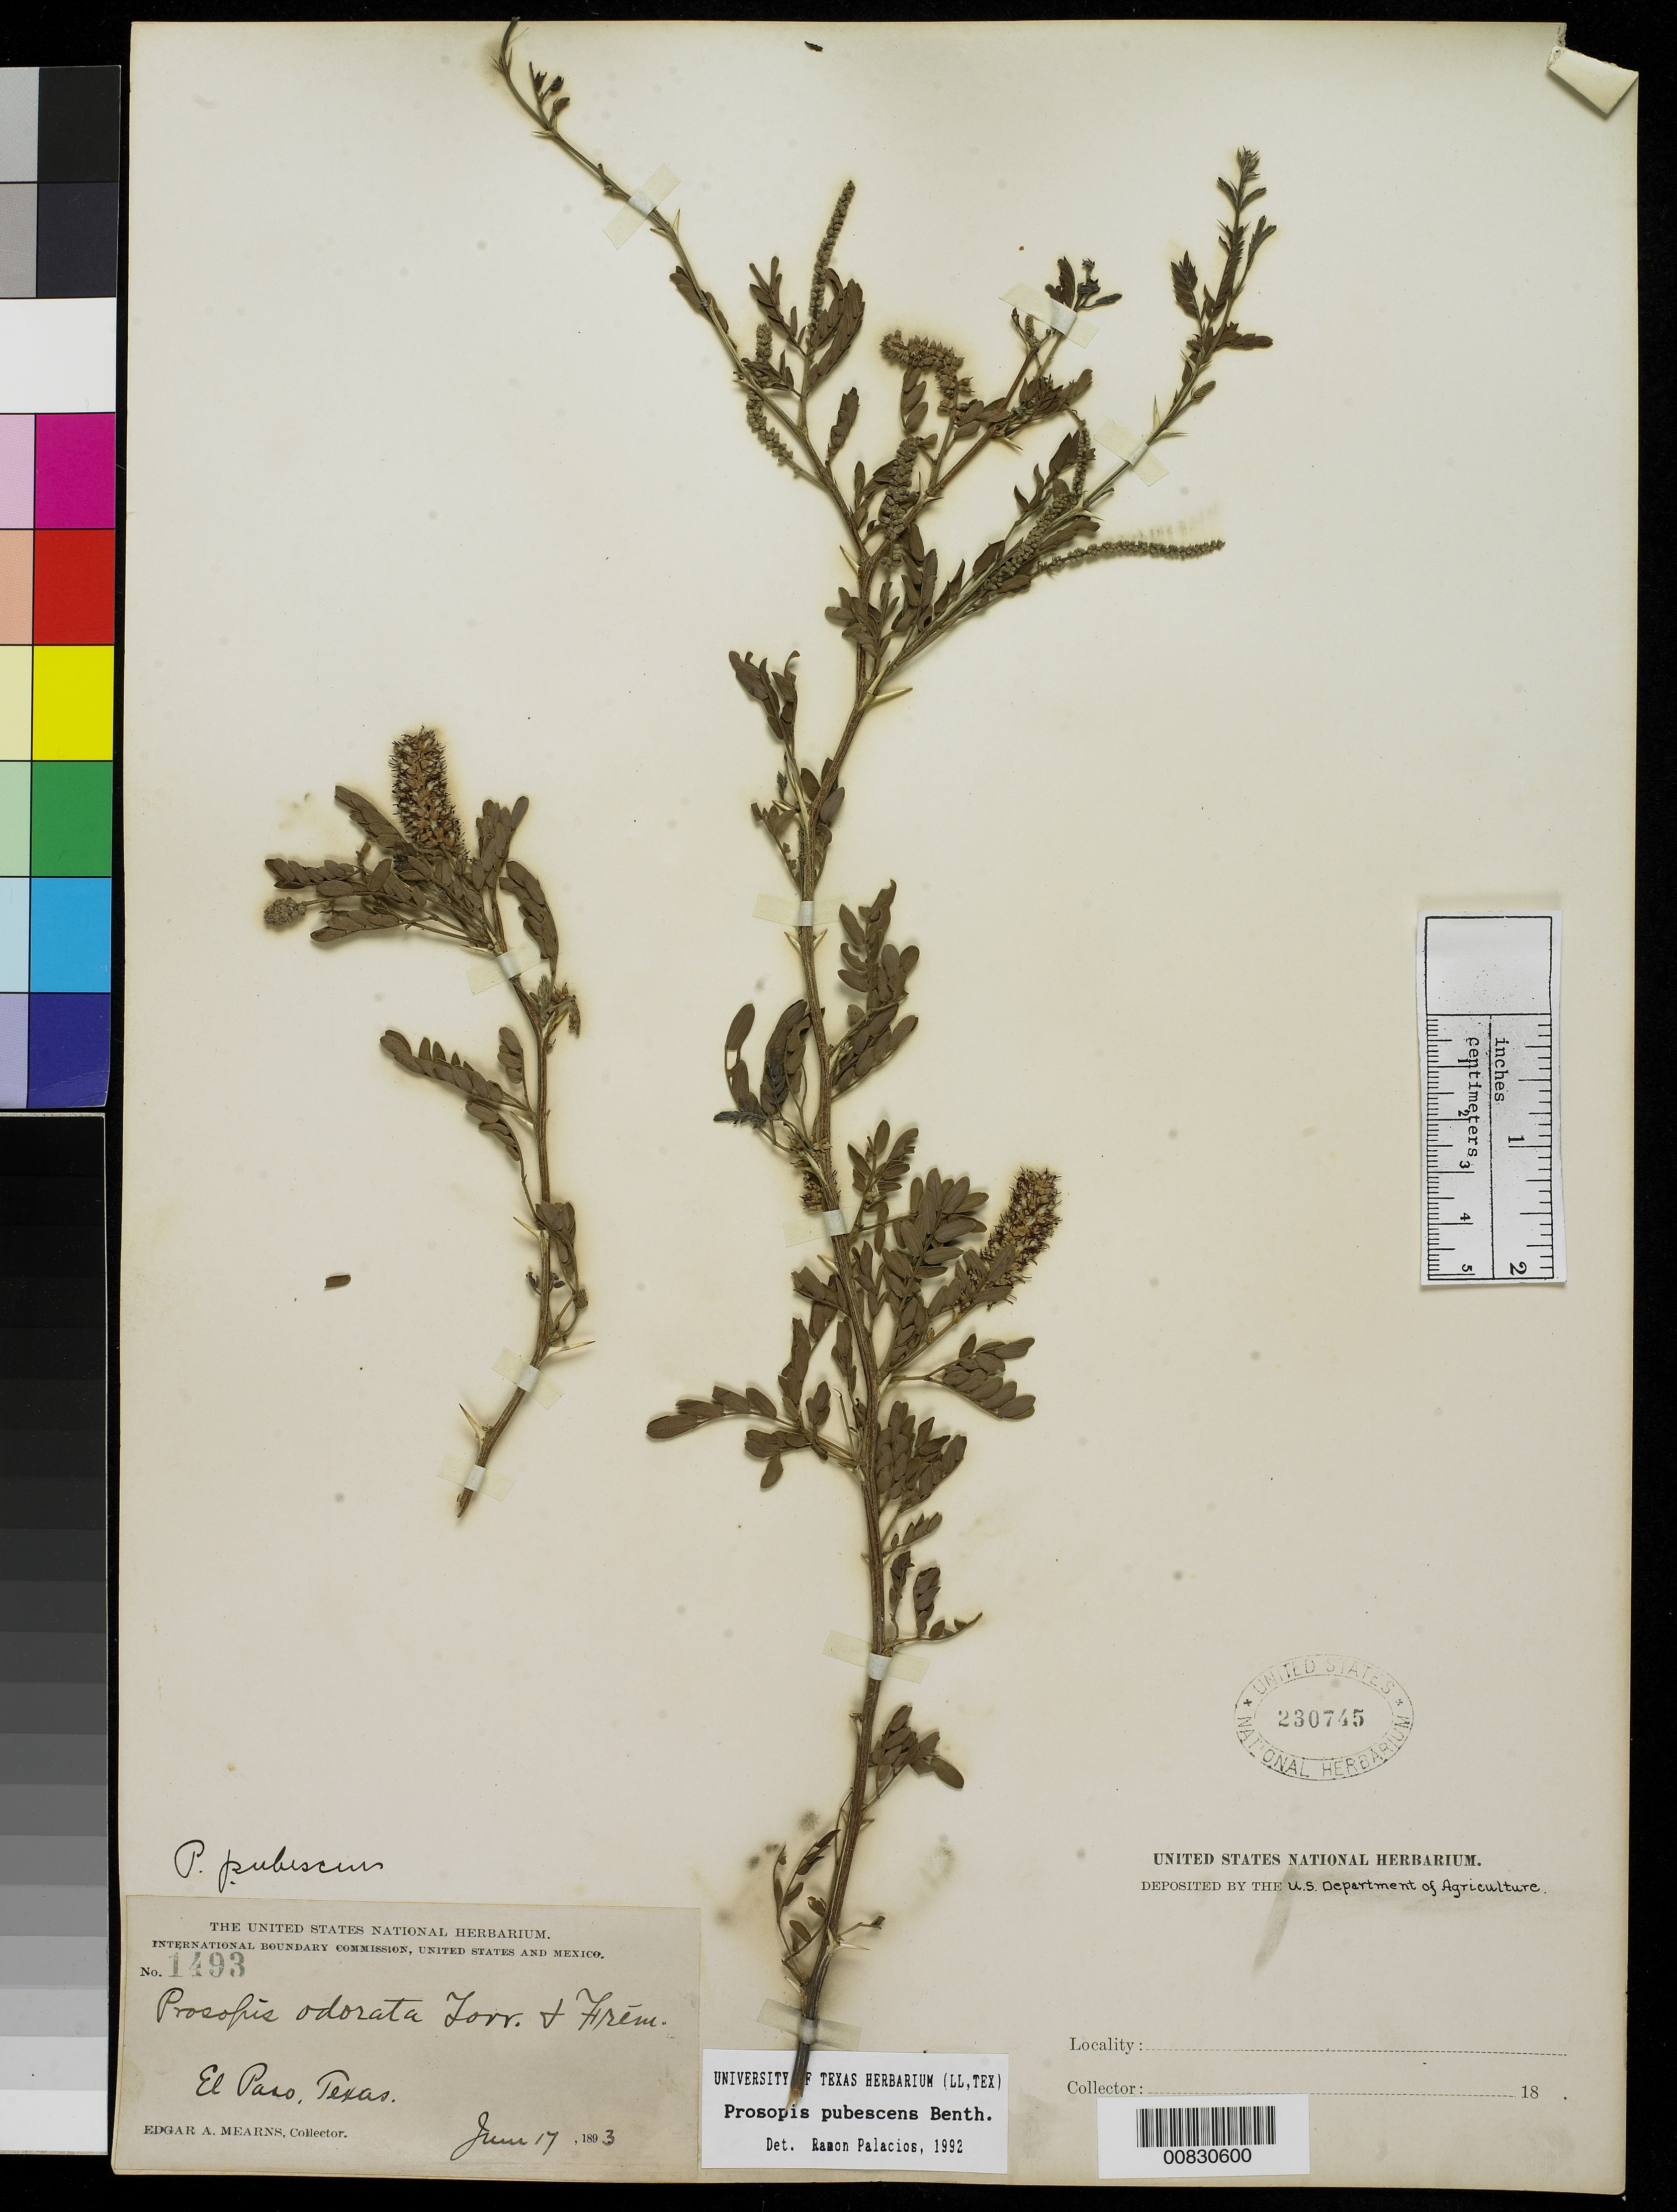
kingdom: Plantae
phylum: Tracheophyta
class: Magnoliopsida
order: Fabales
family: Fabaceae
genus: Strombocarpa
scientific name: Strombocarpa pubescens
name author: (Benth.) A. Gray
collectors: E. A. Mearns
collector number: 1493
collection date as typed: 17 Jun 1893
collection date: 1893-06-17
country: United States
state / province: Texas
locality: El Paso, Texas.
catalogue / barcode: US 230745